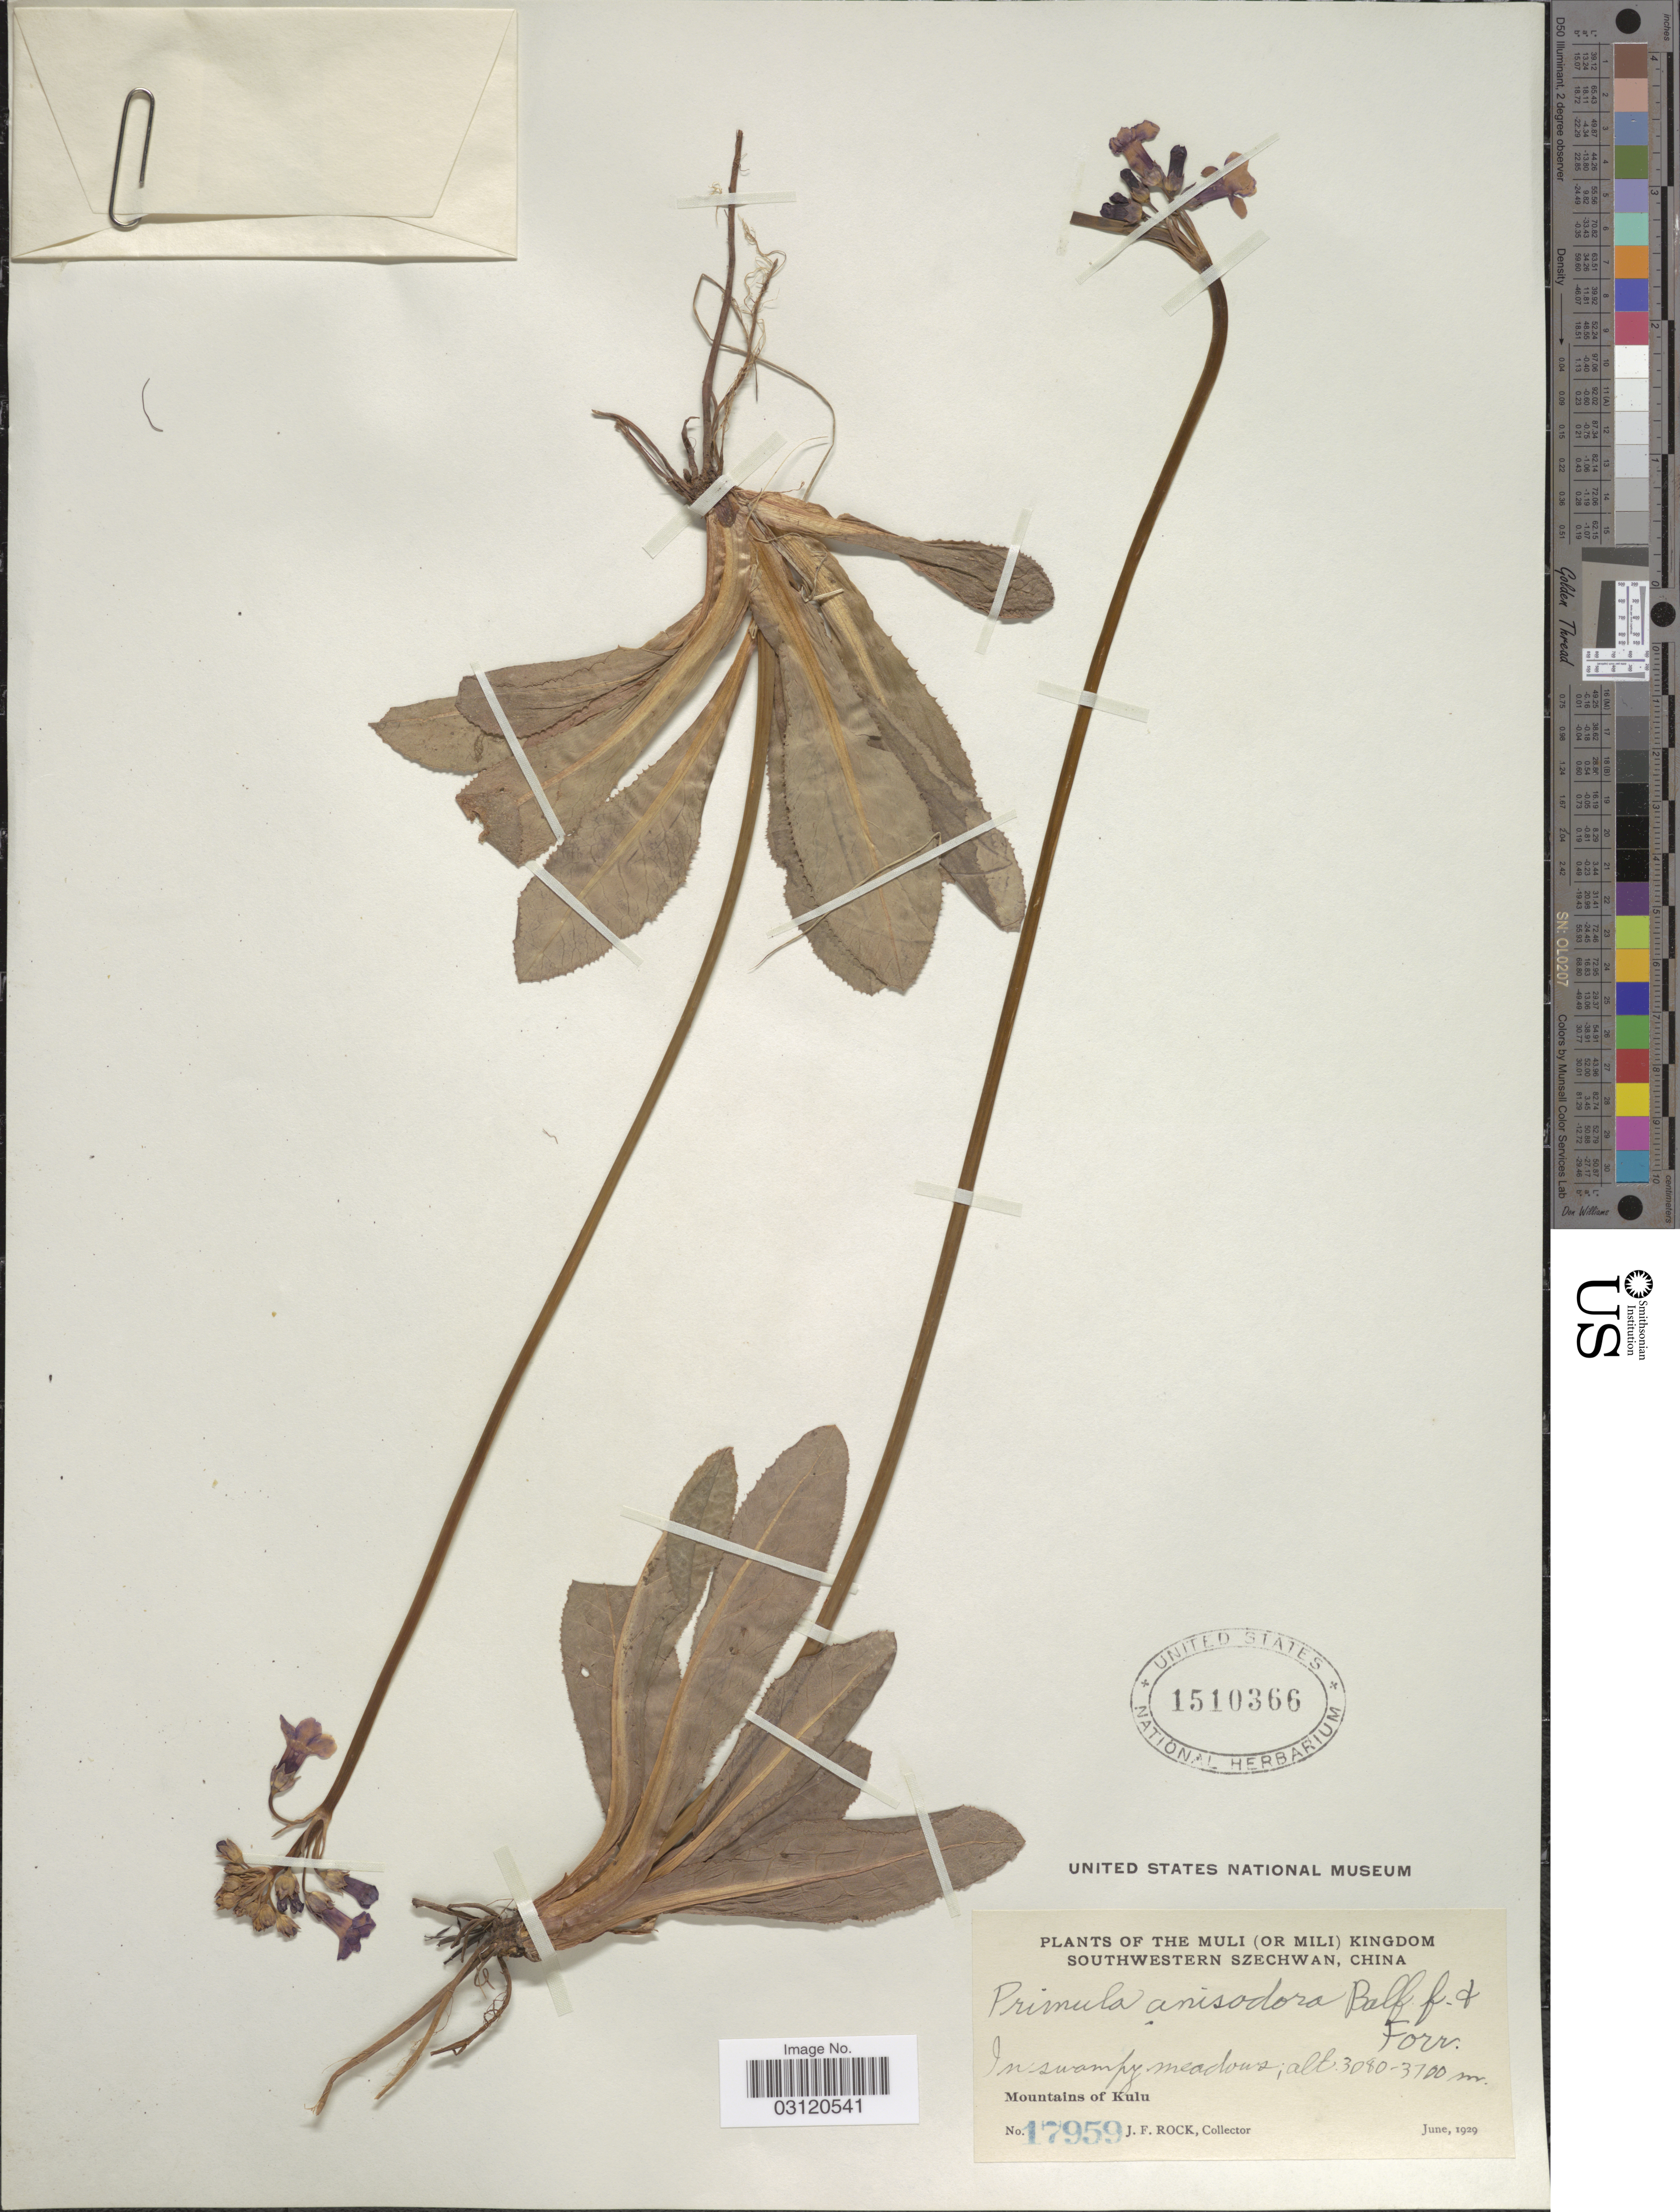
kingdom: Plantae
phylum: Tracheophyta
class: Magnoliopsida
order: Ericales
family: Primulaceae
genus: Primula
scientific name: Primula anisodora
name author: Balf. f. & Forrest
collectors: J. Rock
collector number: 17959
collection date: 1929-06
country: China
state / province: Sichuan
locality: The Muli (or Mili) Kingdom Southwestern Szechwan, Mountains of Kulu.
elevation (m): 3080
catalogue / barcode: US 1510366